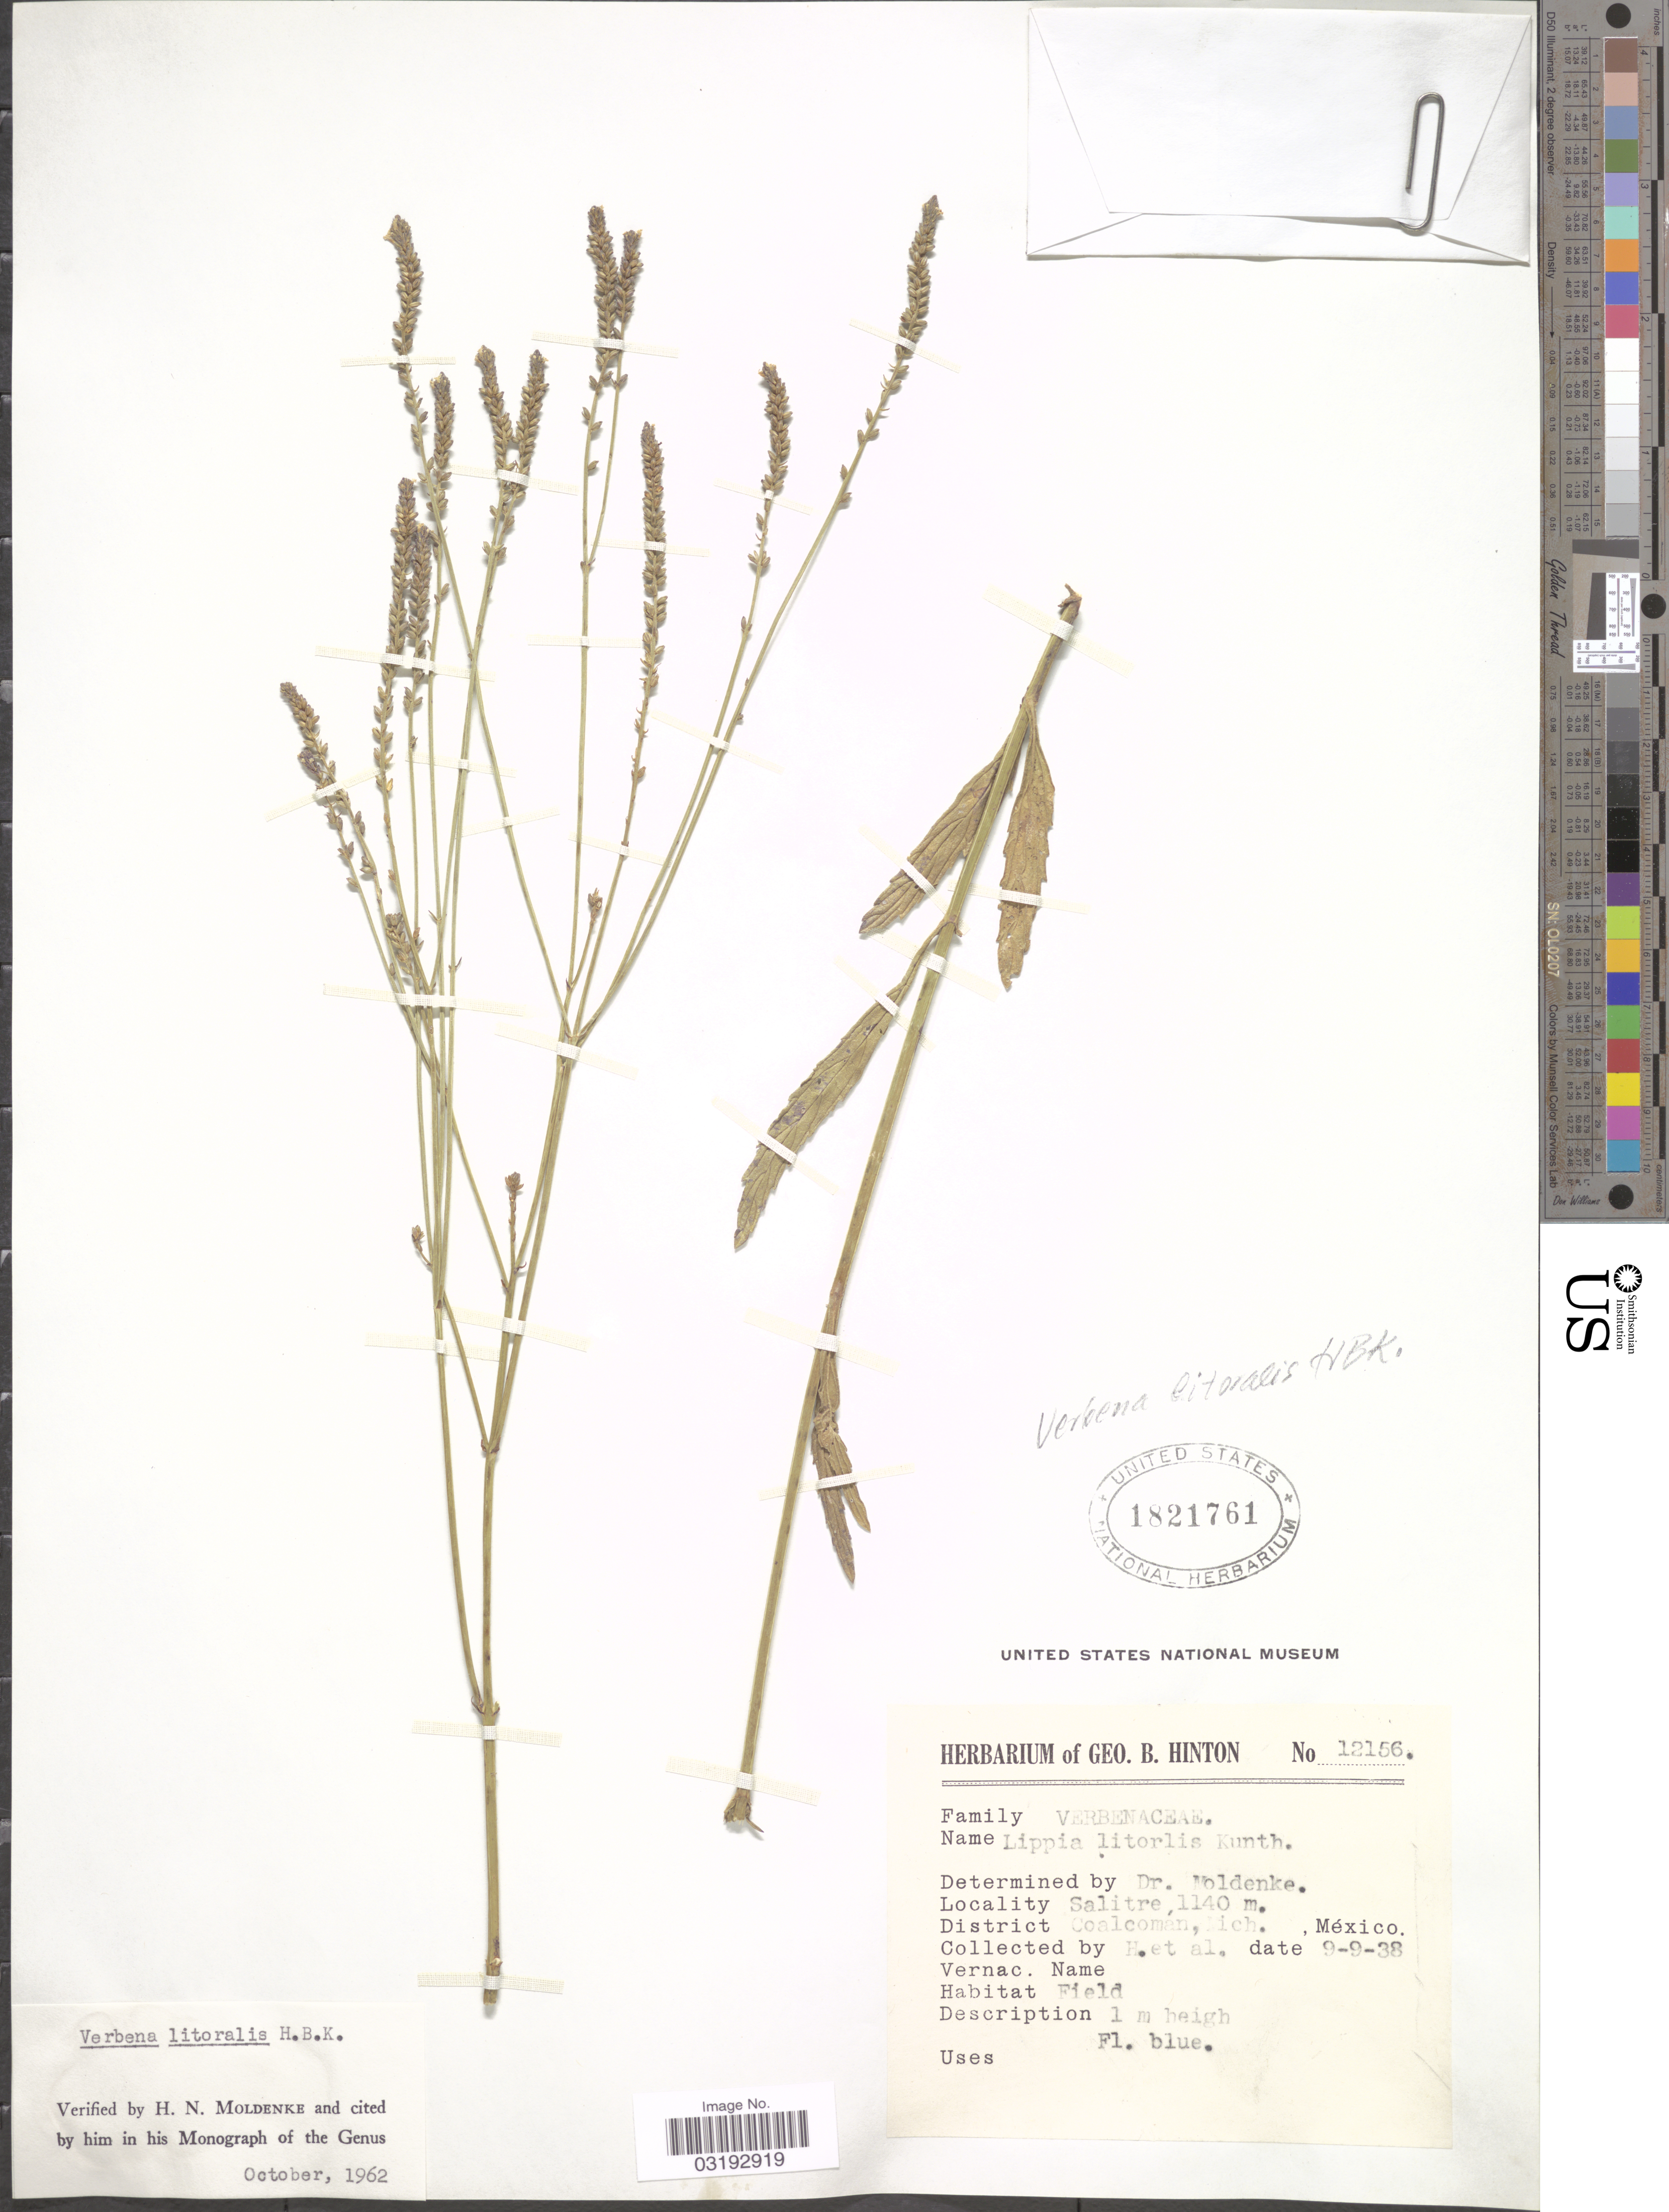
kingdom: Plantae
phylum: Tracheophyta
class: Magnoliopsida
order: Lamiales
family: Verbenaceae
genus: Verbena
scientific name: Verbena litoralis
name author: Kunth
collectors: G. B. Hinton & et al.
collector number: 12156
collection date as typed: Transcribed d/m/y: 9/9/38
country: Mexico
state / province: Michoacán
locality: Salitre. District Coalcoman.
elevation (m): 1140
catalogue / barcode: US 1821761